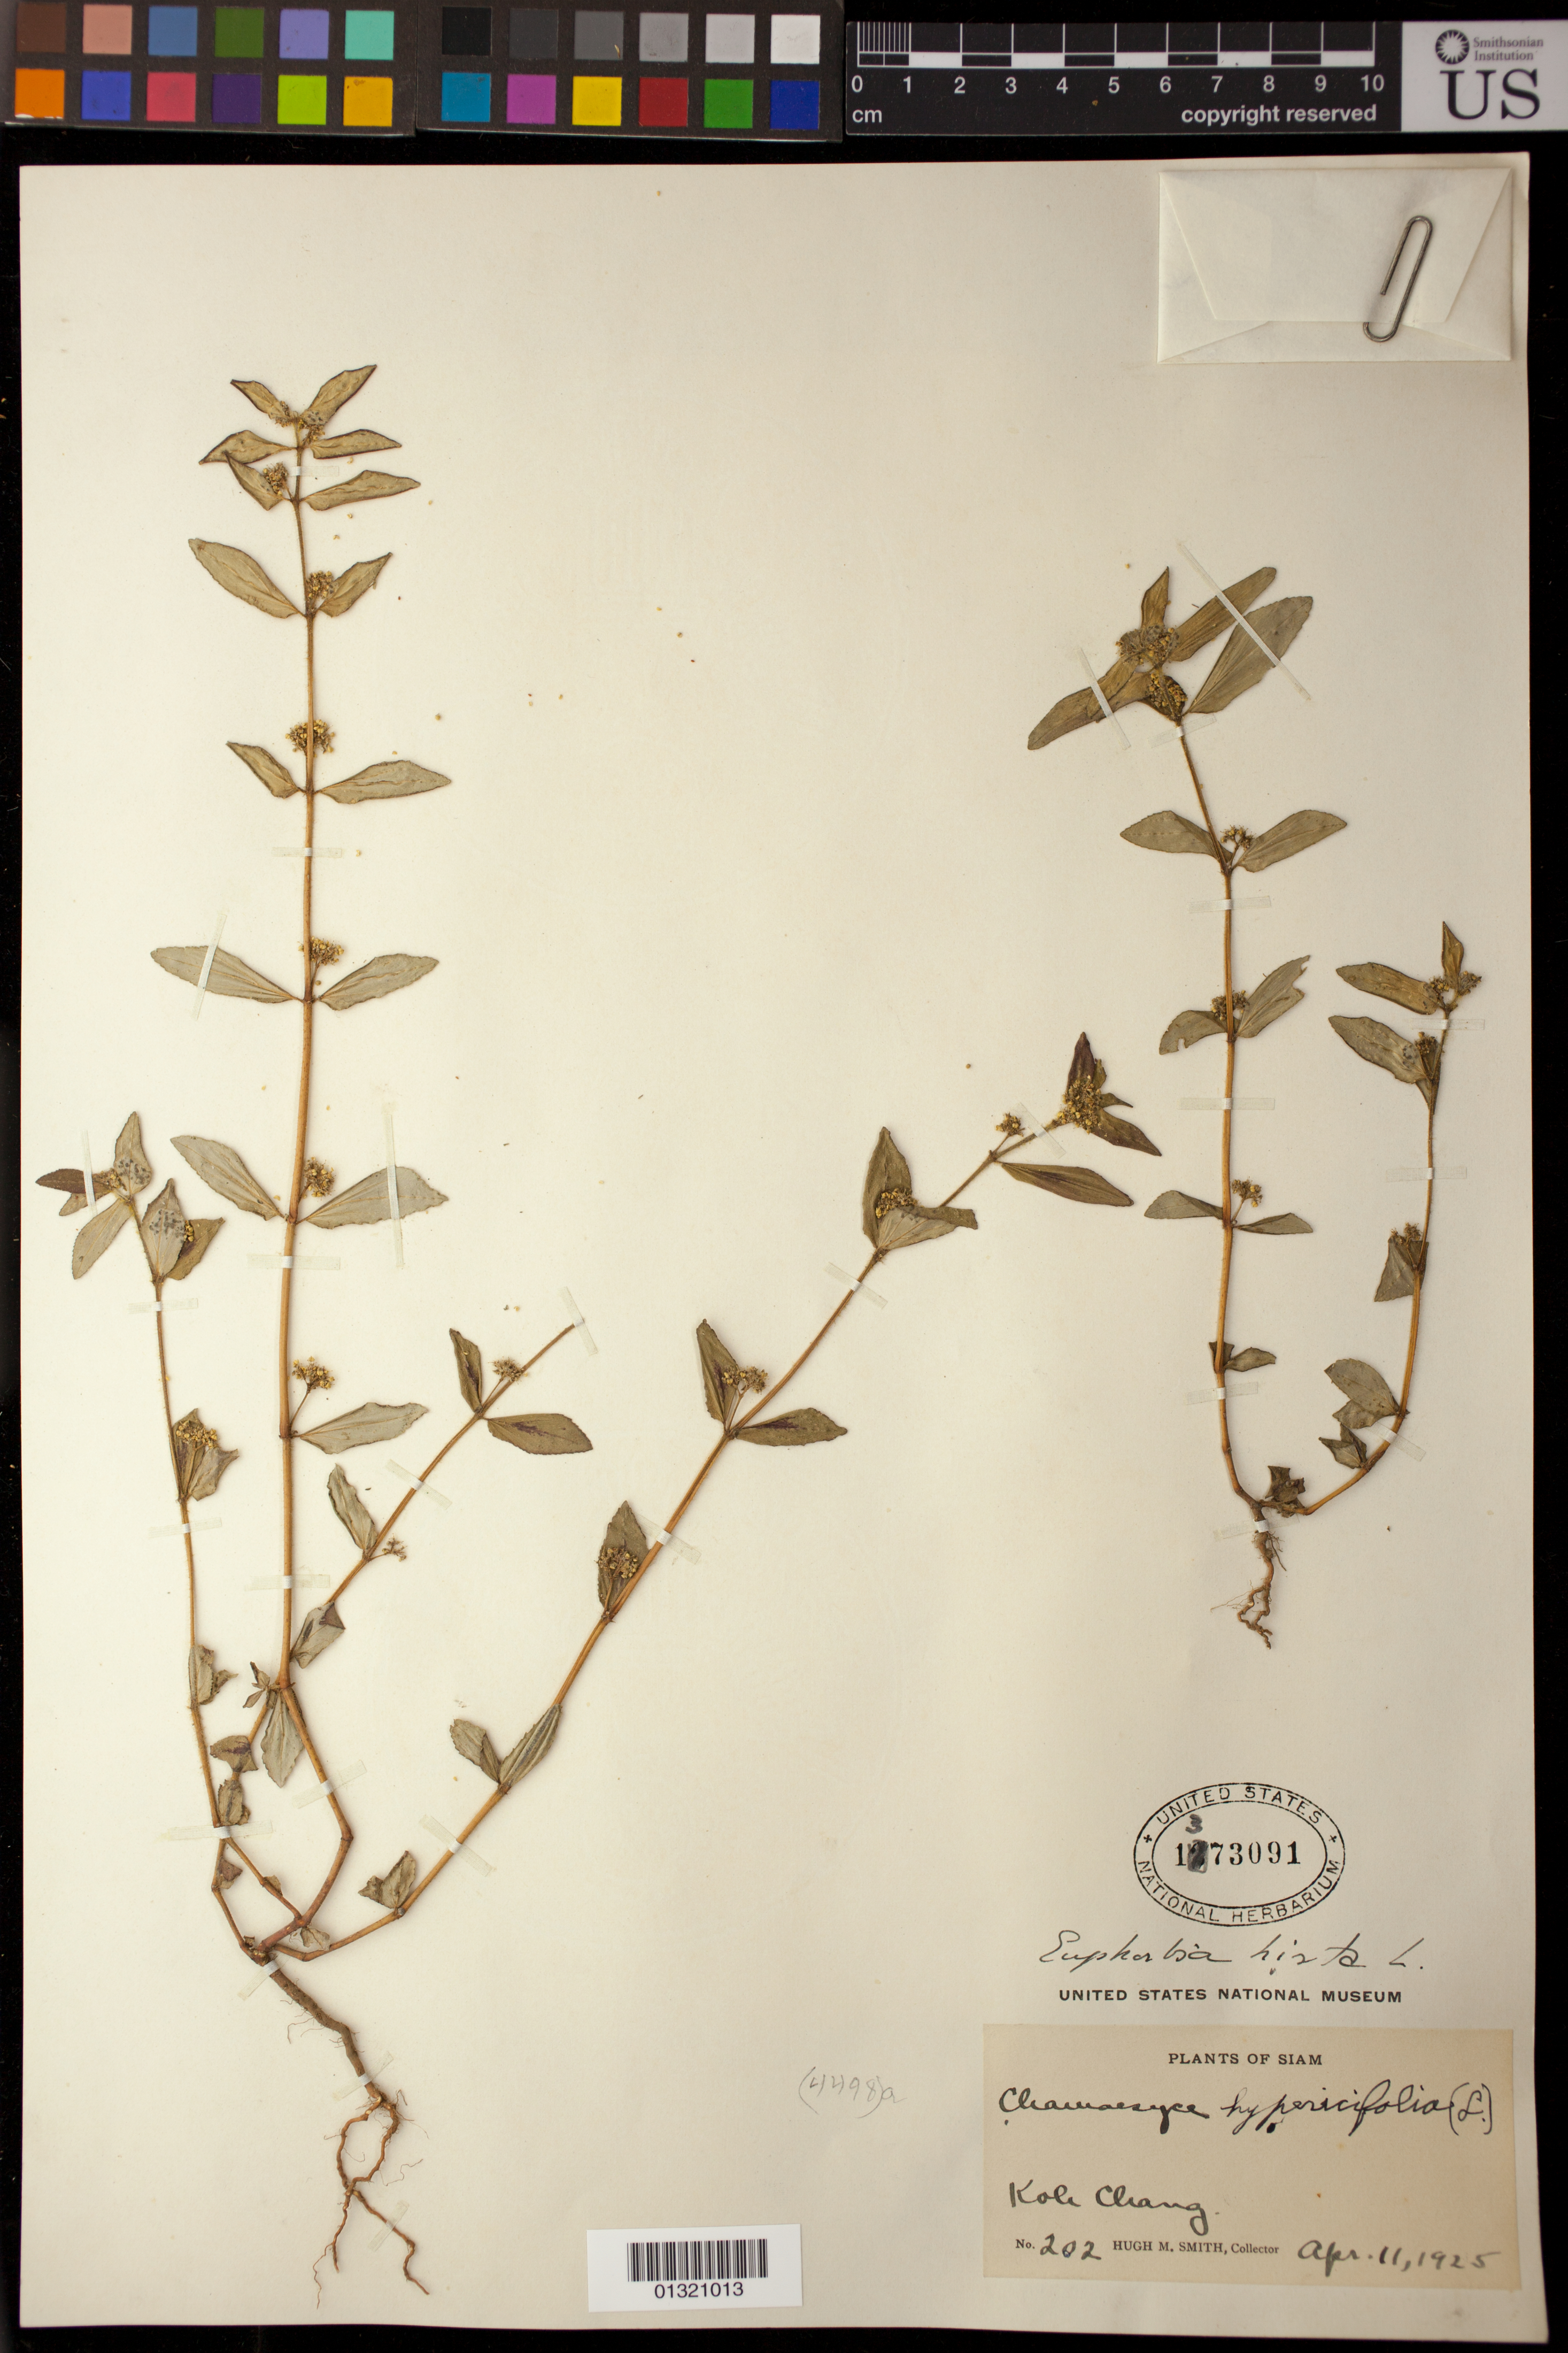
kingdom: Plantae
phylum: Tracheophyta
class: Magnoliopsida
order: Malpighiales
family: Euphorbiaceae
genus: Euphorbia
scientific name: Euphorbia hirta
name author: L.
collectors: H. M. Smith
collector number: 202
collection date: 1925-04-11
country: Thailand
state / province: Trat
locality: Koh [Ko] Chang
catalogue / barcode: US 1373091